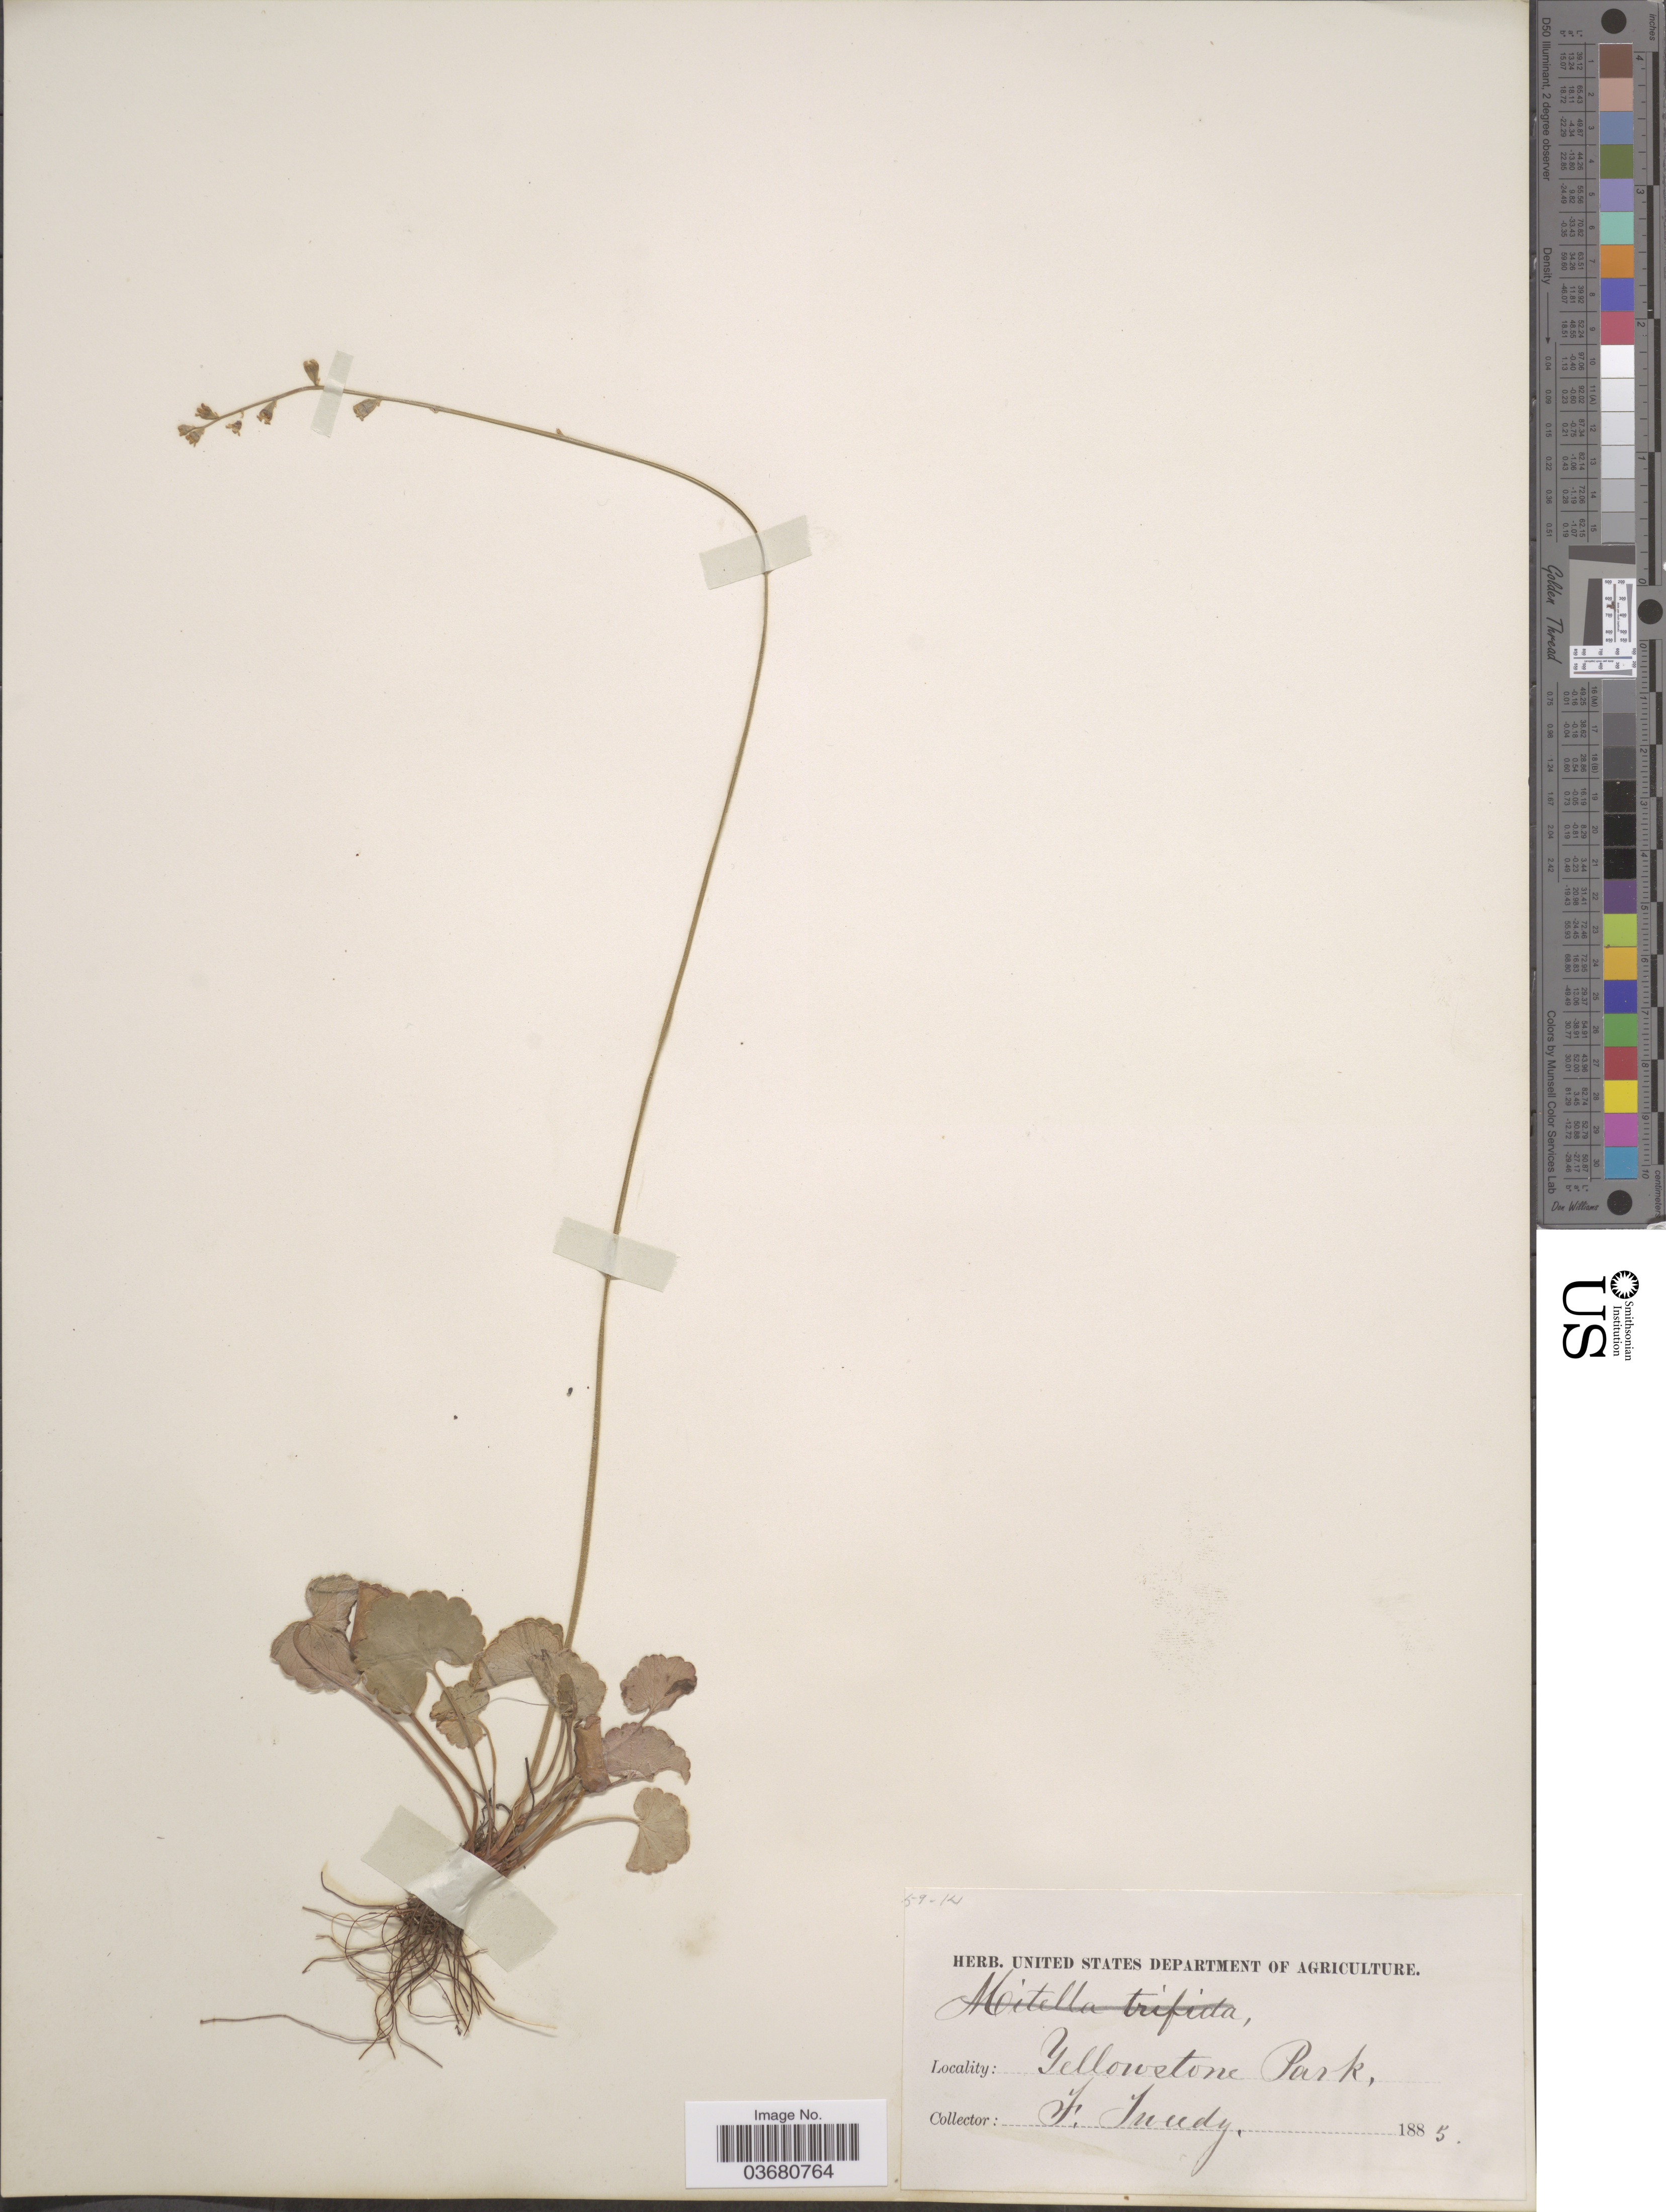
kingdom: Plantae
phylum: Tracheophyta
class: Magnoliopsida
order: Saxifragales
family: Saxifragaceae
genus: Conimitella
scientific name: Conimitella williamsii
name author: (D.C. Eaton) Rydb.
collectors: F. Tweedy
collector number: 59-12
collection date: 1885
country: United States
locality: Yellowstone Park.